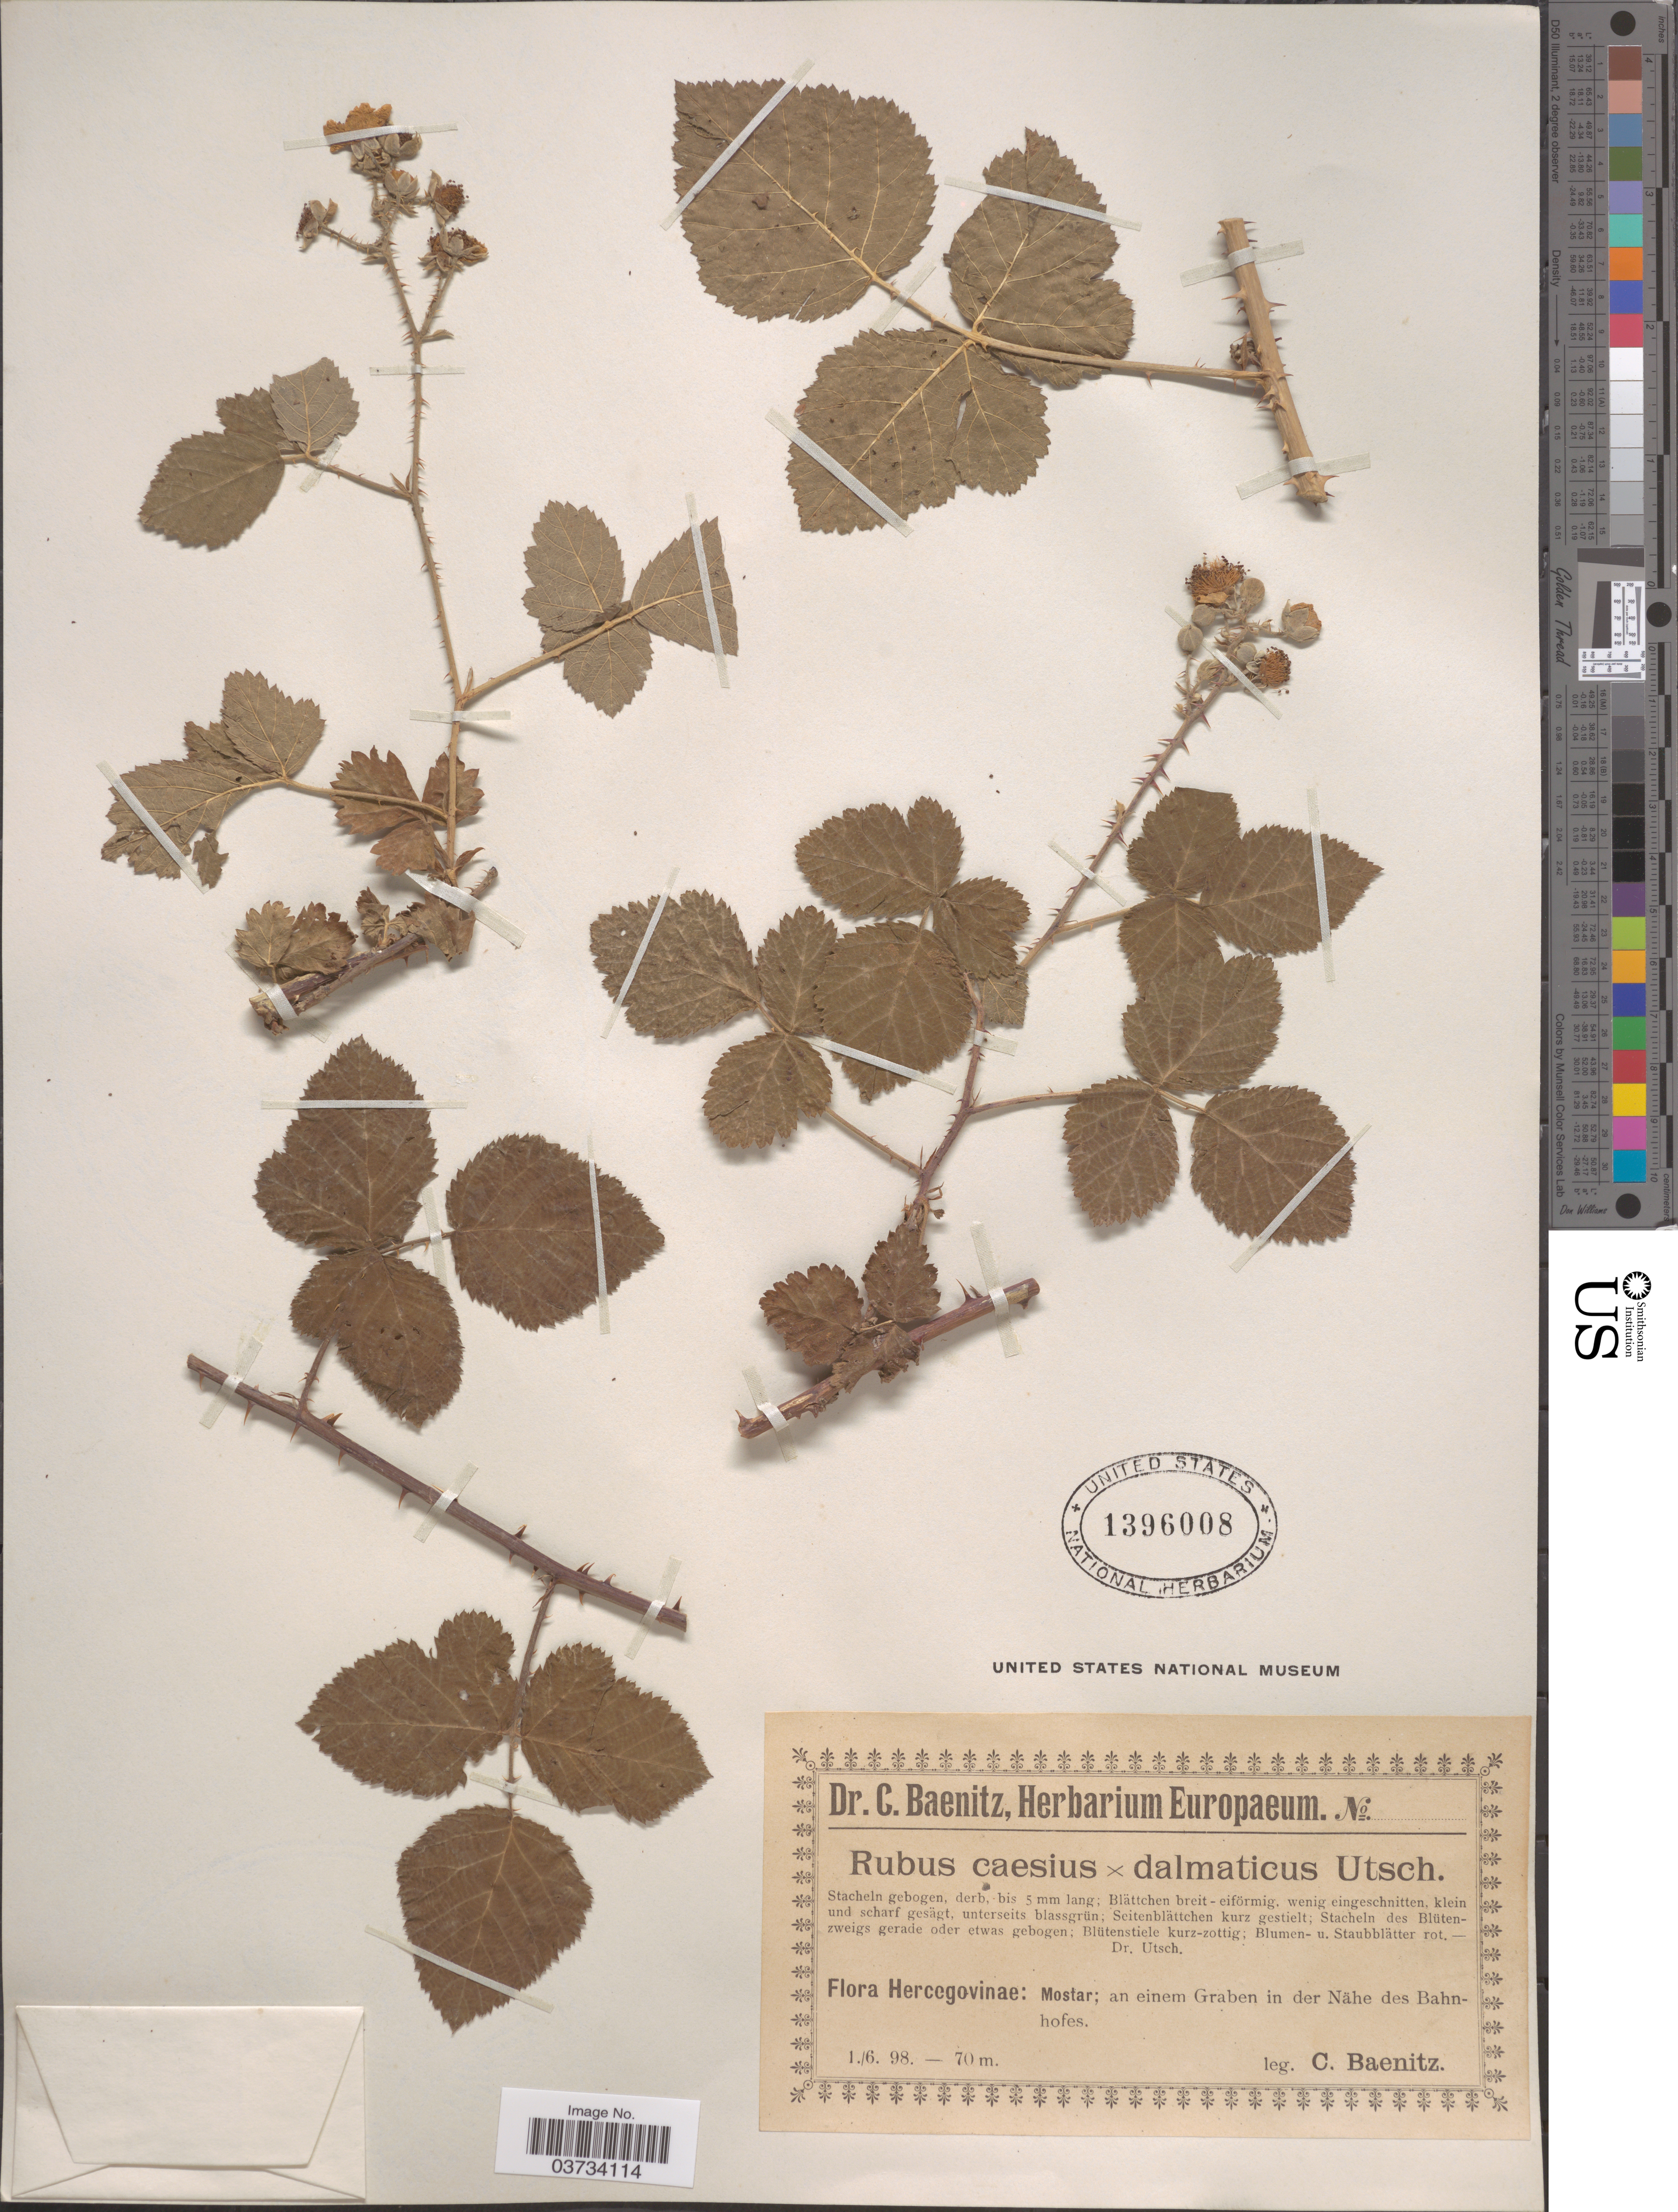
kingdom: Plantae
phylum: Tracheophyta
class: Magnoliopsida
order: Rosales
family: Rosaceae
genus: Rubus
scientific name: Rubus caesius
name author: L.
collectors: C. G. Baenitz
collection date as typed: Transcribed d/m/y: 1/6/98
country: Bosnia and Herzegovina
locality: Hercegovinae: Mostar; an einem Graben in der Nähe des Bahnhofes.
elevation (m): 70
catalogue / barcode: US 1396008